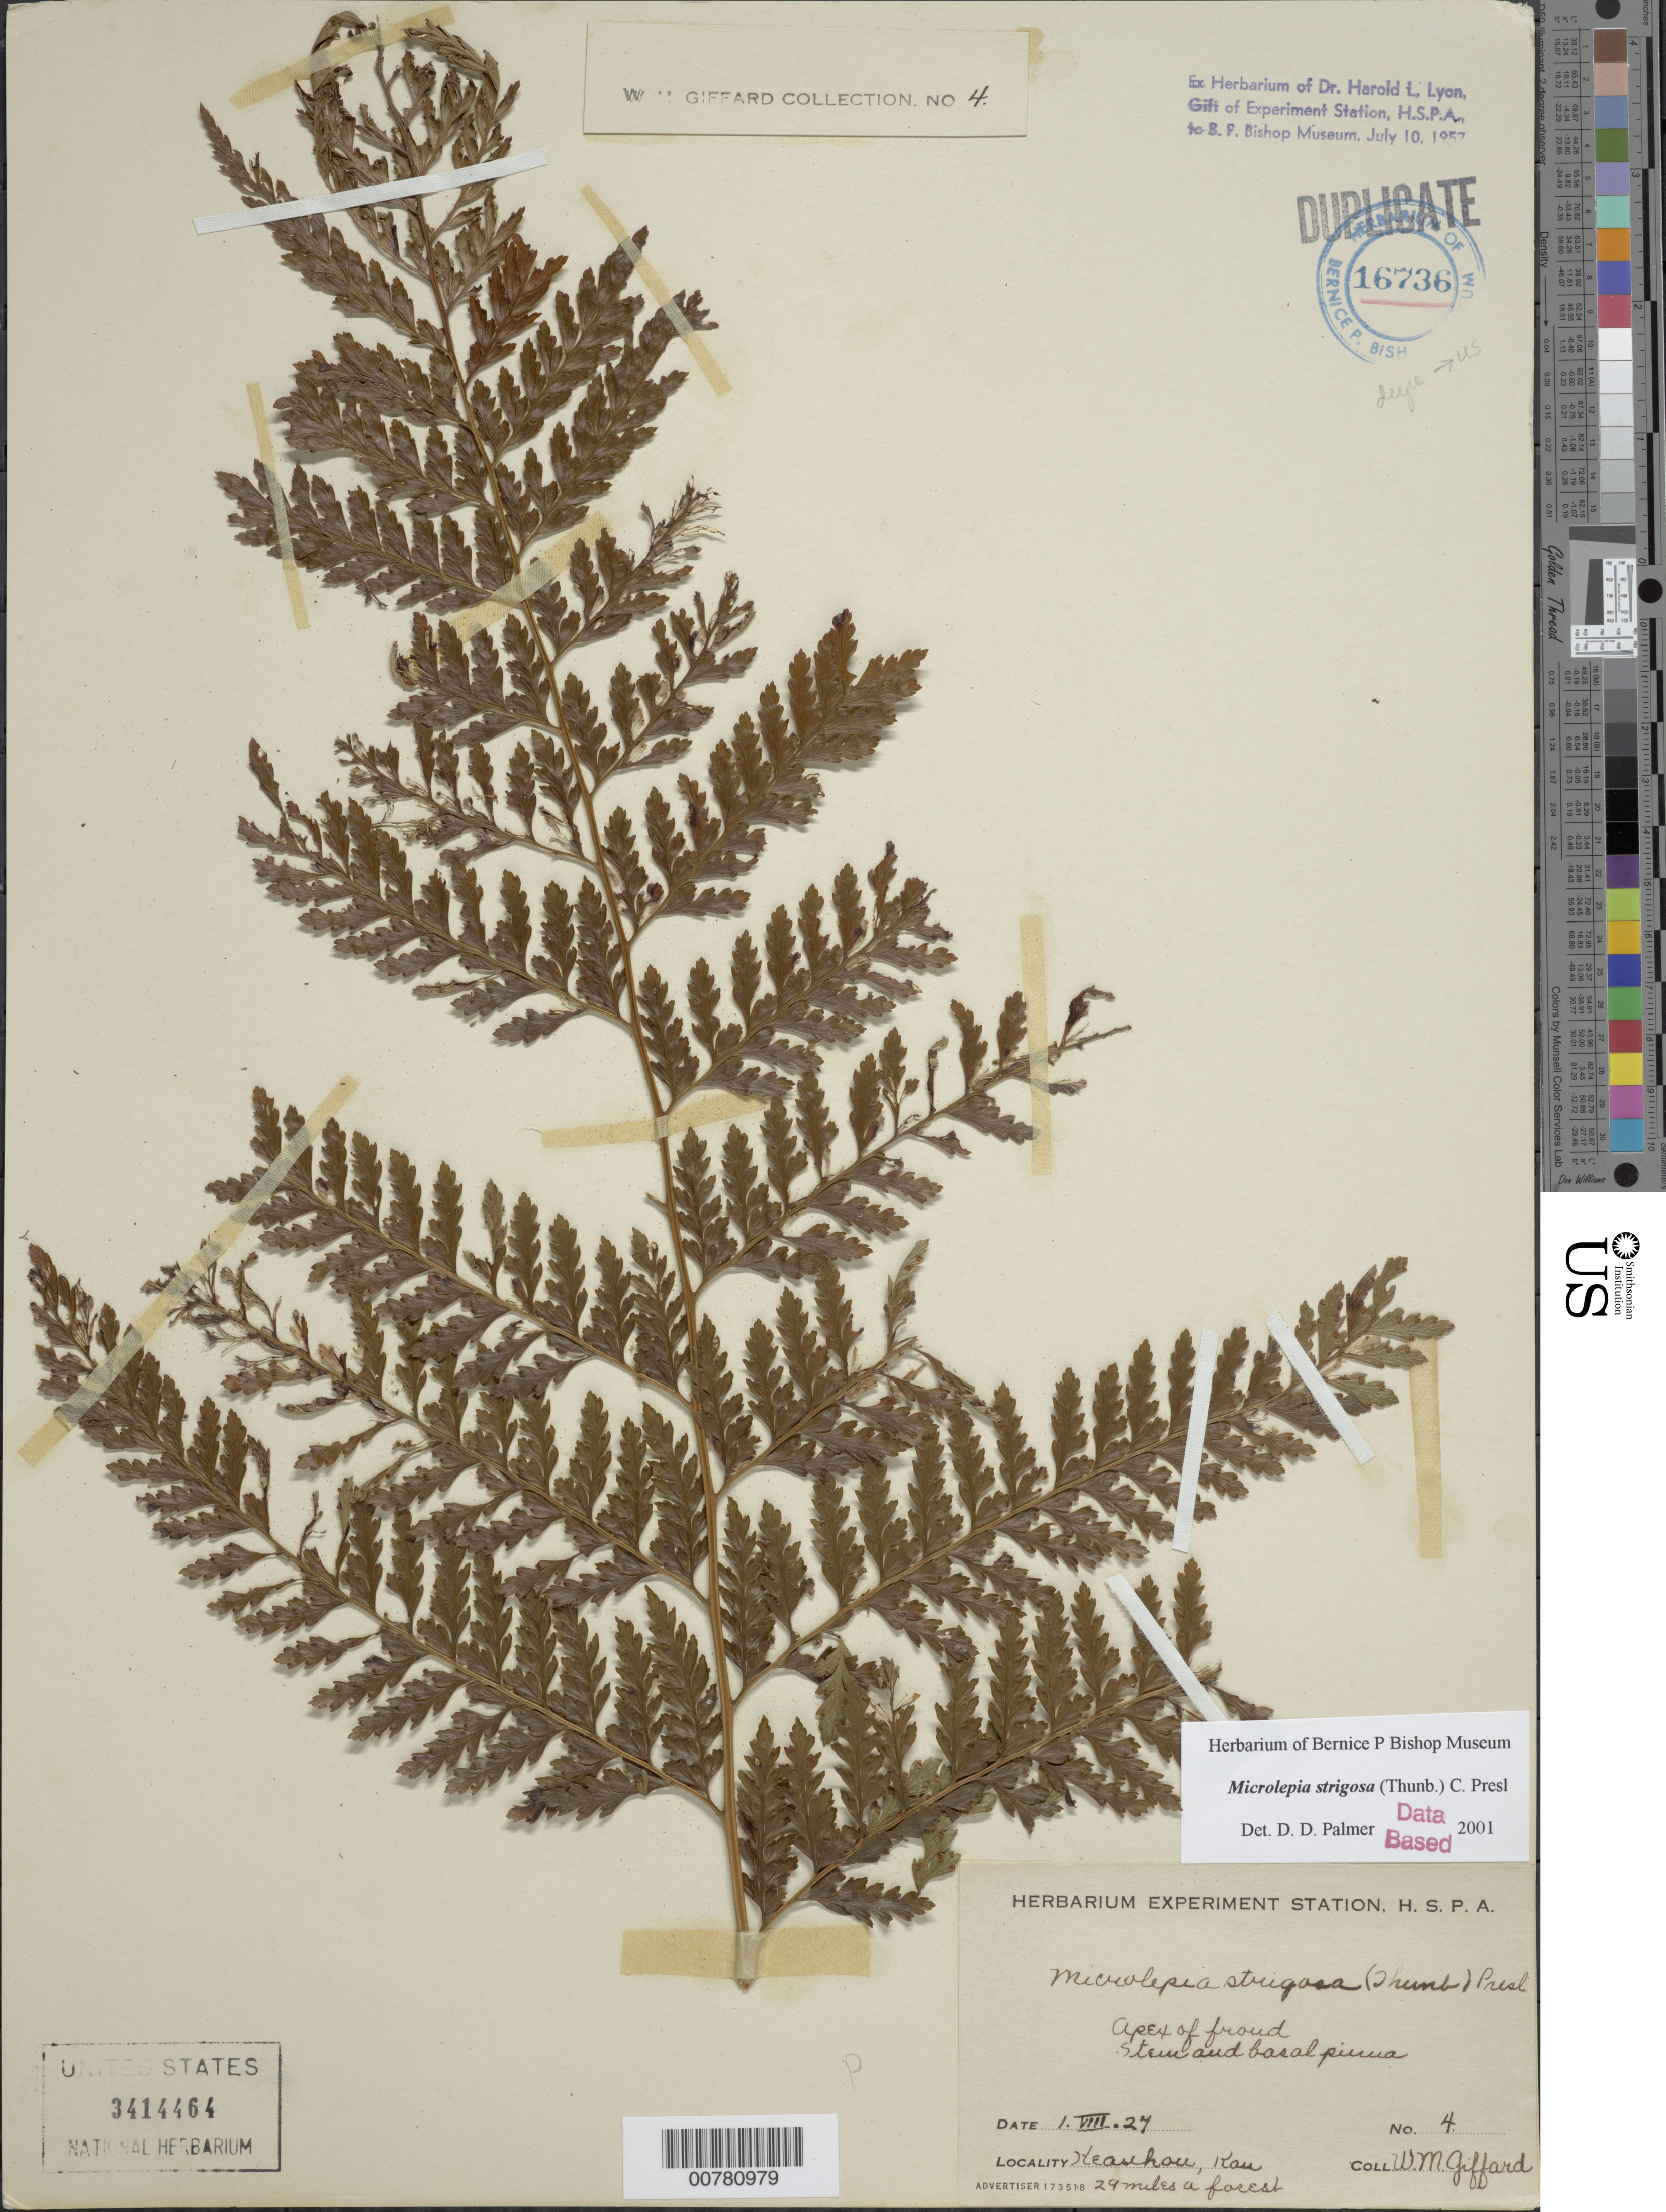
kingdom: Plantae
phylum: Tracheophyta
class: Polypodiopsida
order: Polypodiales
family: Dennstaedtiaceae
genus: Microlepia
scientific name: Microlepia strigosa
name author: (Thunb.) J. Presl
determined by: Palmer, D. D.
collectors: W. Giffard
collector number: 4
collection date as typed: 1 Aug 1927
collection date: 1927-08-01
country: United States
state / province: Hawaii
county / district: Hawaii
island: Hawaii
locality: Keauhou, Kau, 29 mi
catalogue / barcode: US 3414464